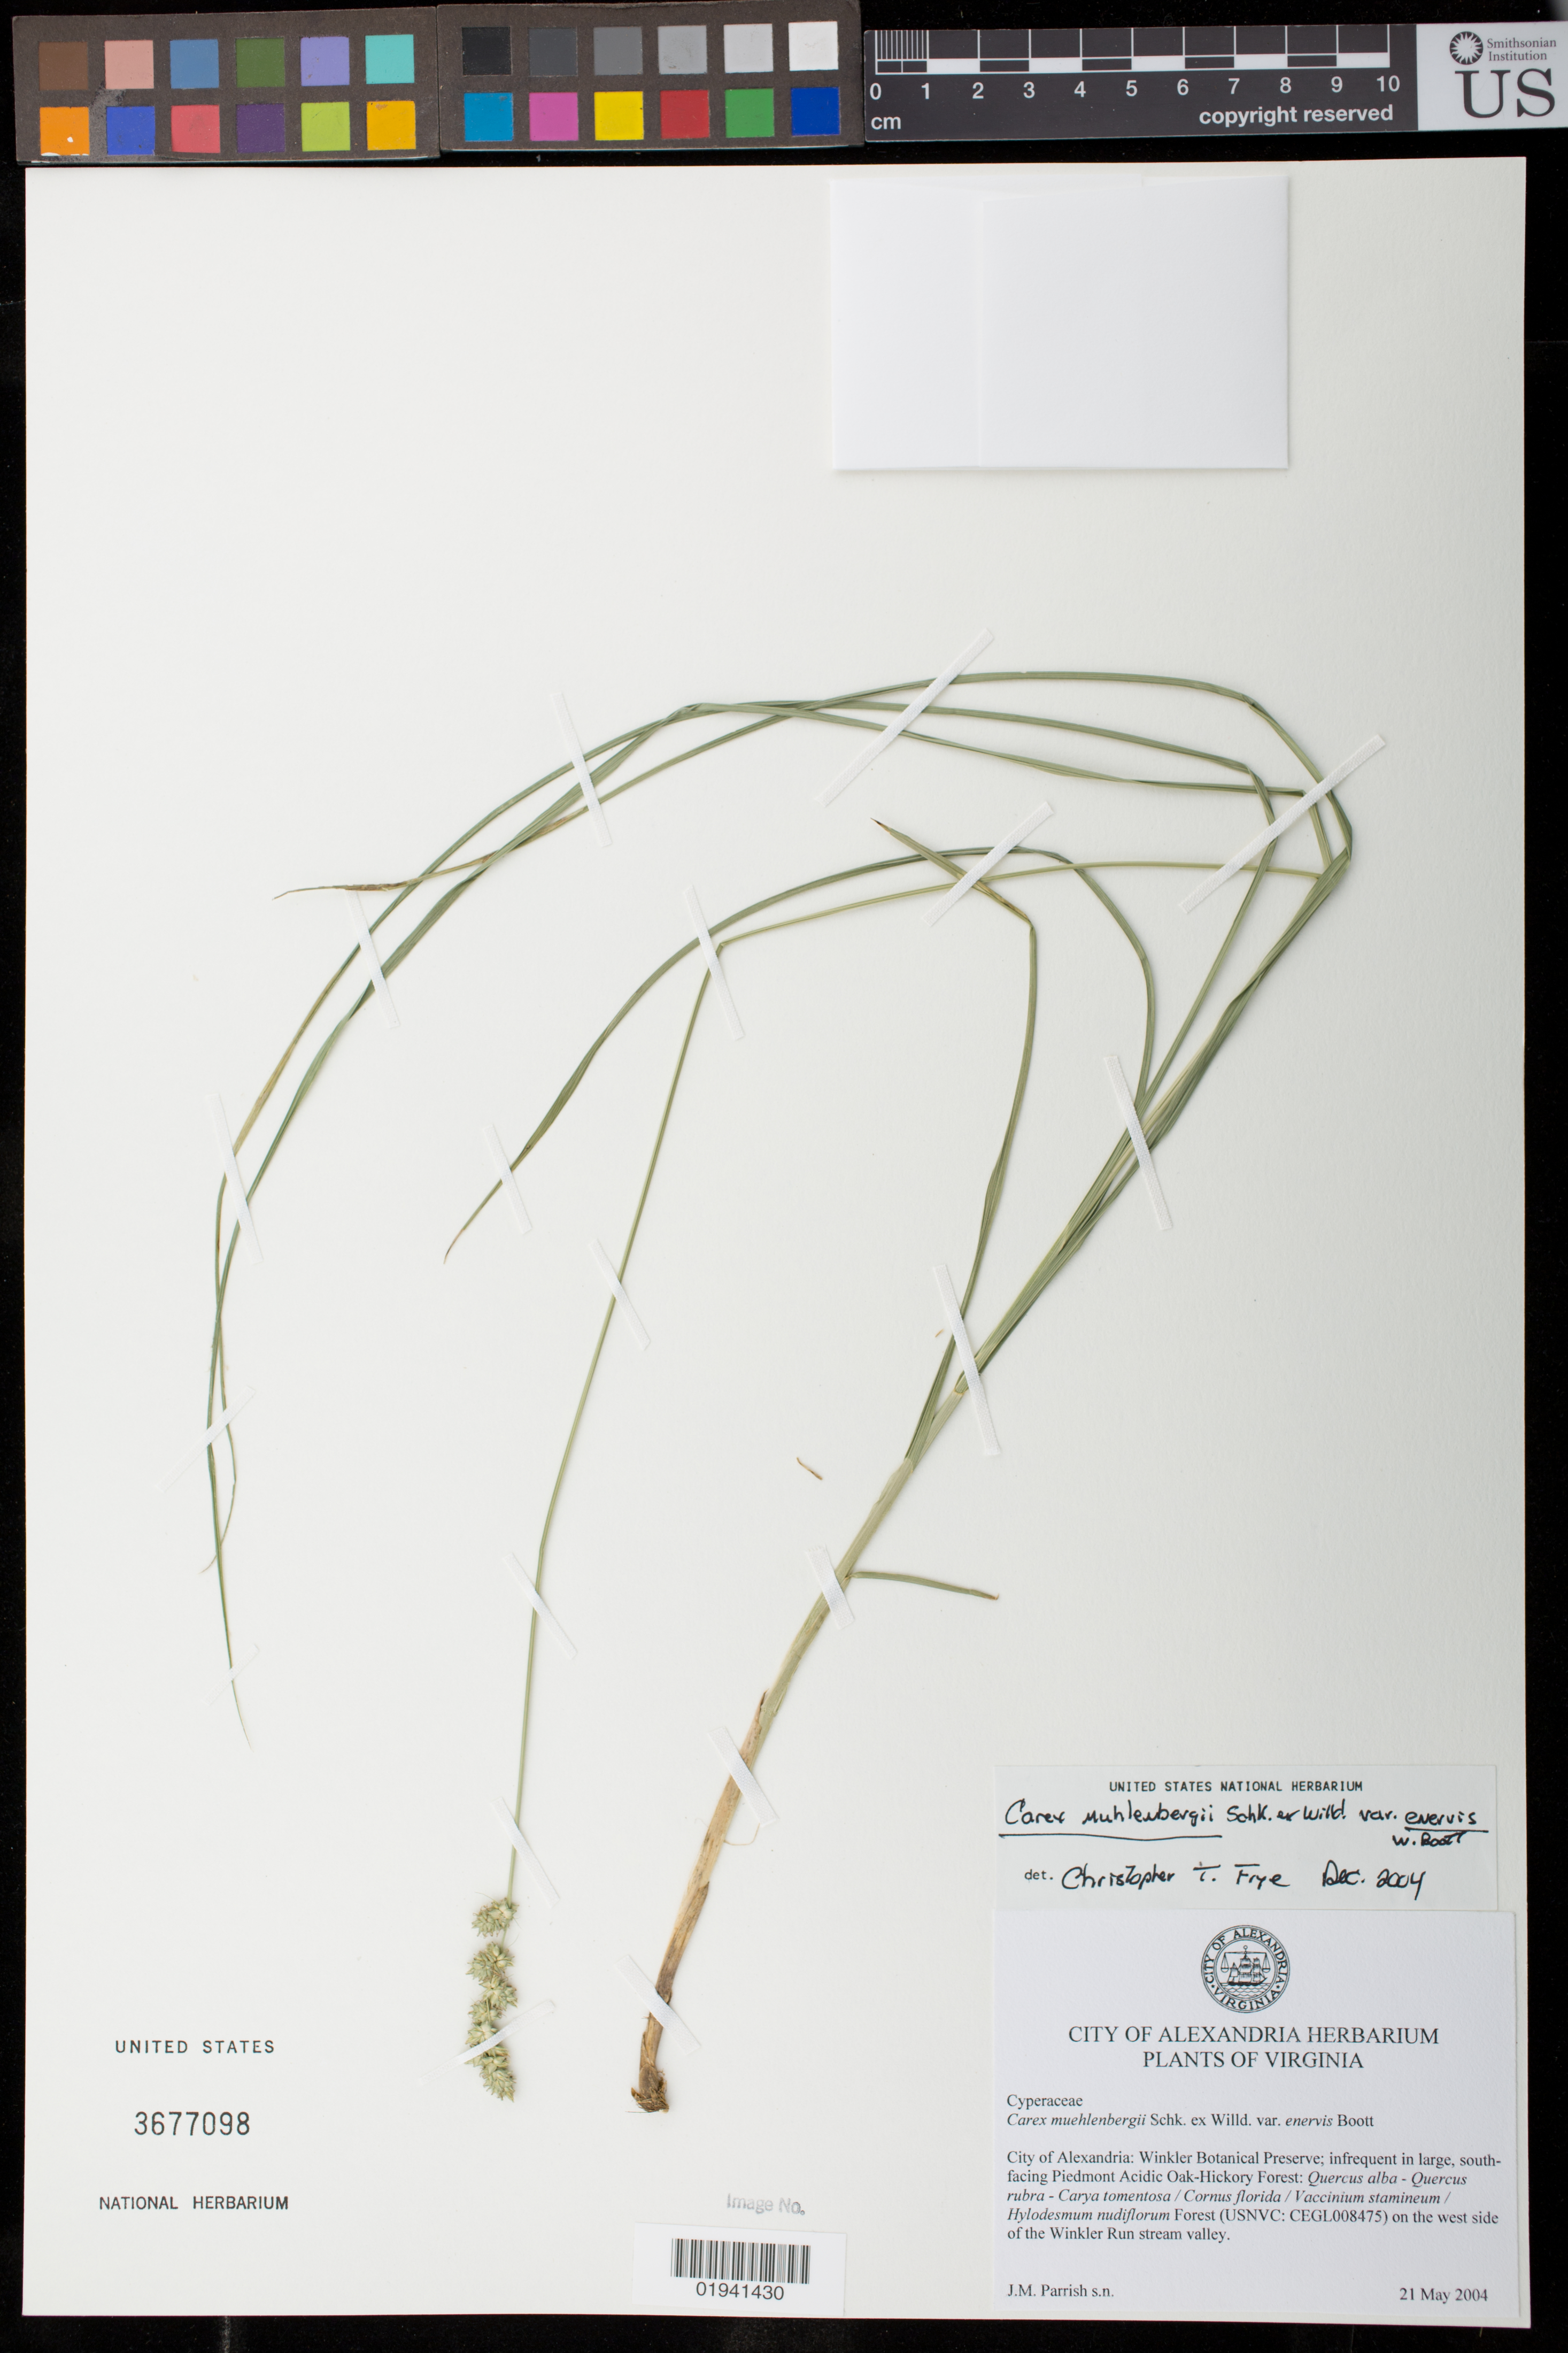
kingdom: Plantae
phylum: Tracheophyta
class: Liliopsida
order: Poales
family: Cyperaceae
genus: Carex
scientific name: Carex muehlenbergii var. enervis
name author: Boott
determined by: Frye, C.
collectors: J. Parrish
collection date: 2004-05-21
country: United States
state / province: Virginia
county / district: City of Alexandria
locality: Winkler Botanical Preserve, Winkler Run stream valley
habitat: large, south-facing Piedmont Acidic Oak-Hickory Forest, west side of stream valley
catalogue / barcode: US 3677098